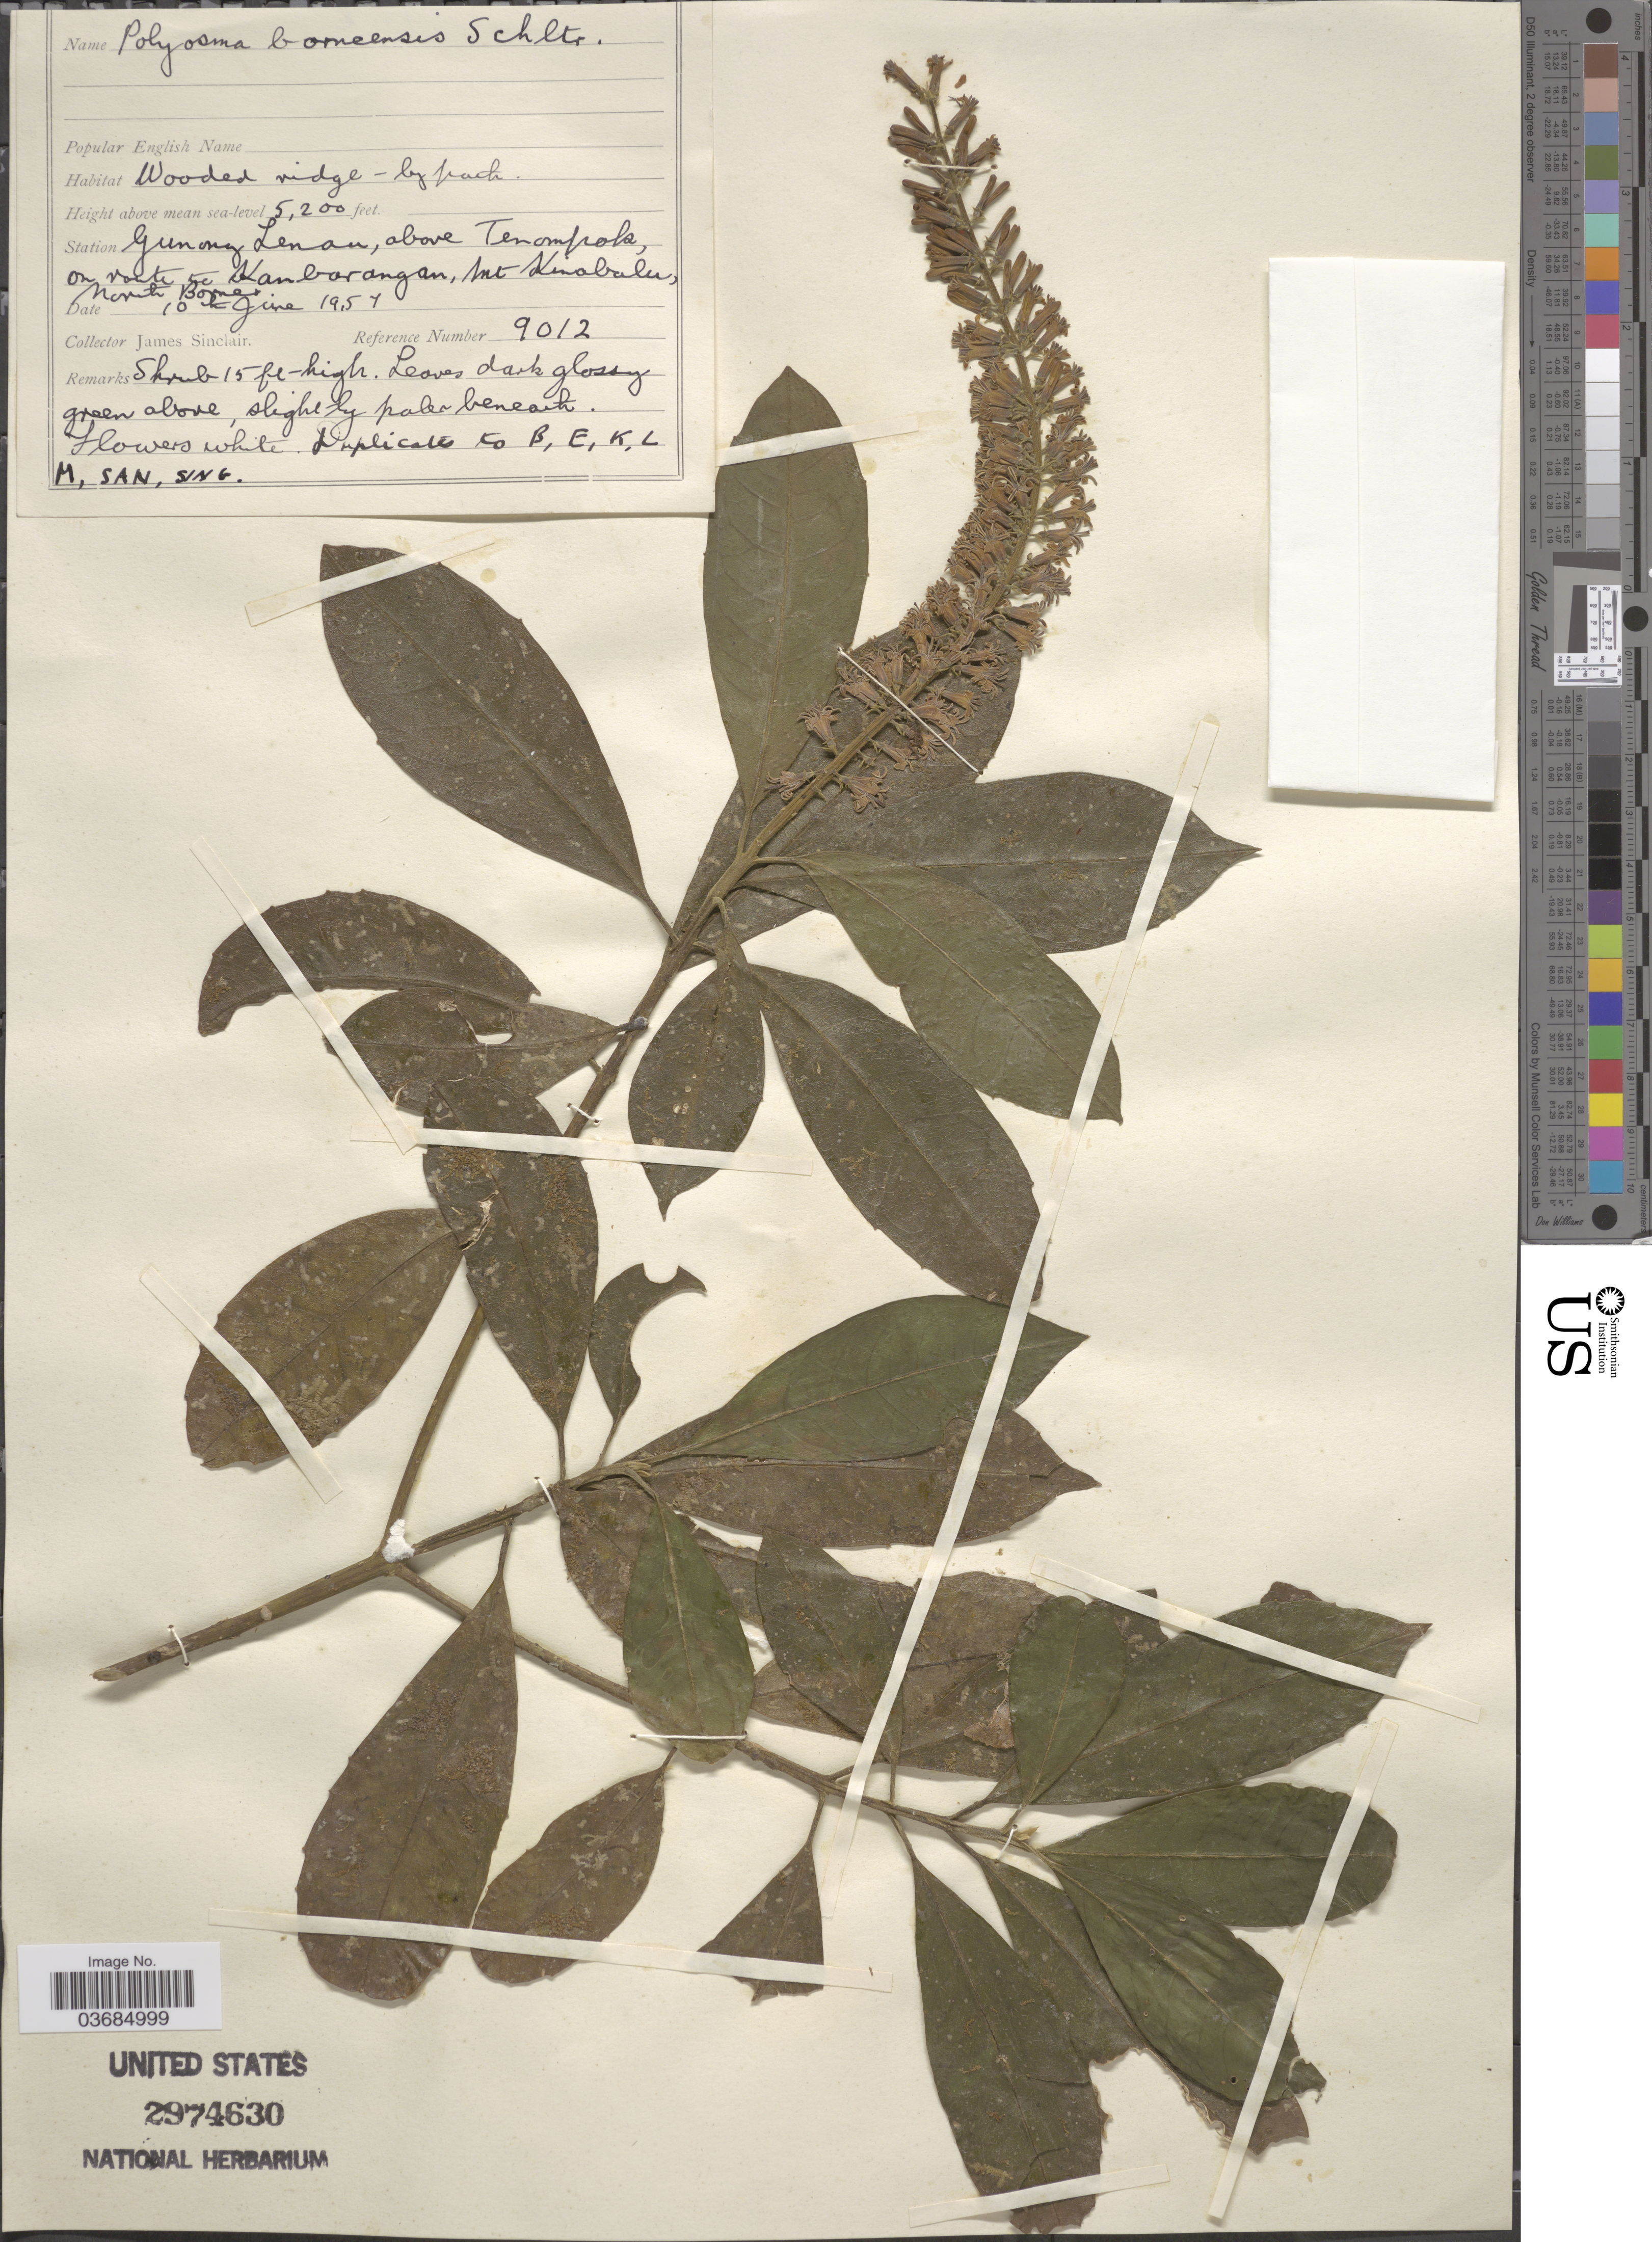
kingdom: Plantae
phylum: Tracheophyta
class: Magnoliopsida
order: Escalloniales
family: Escalloniaceae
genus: Polyosma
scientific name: Polyosma borneensis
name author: Schltr.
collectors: J. Sinclair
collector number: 9012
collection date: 1957-06-10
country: Malaysia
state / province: Sabah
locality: Station Gunung Lenan, above Tenompok, on route to Kambarangan, Mt. Kinabalu, North Borneo.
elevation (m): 1585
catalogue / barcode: US 2974630